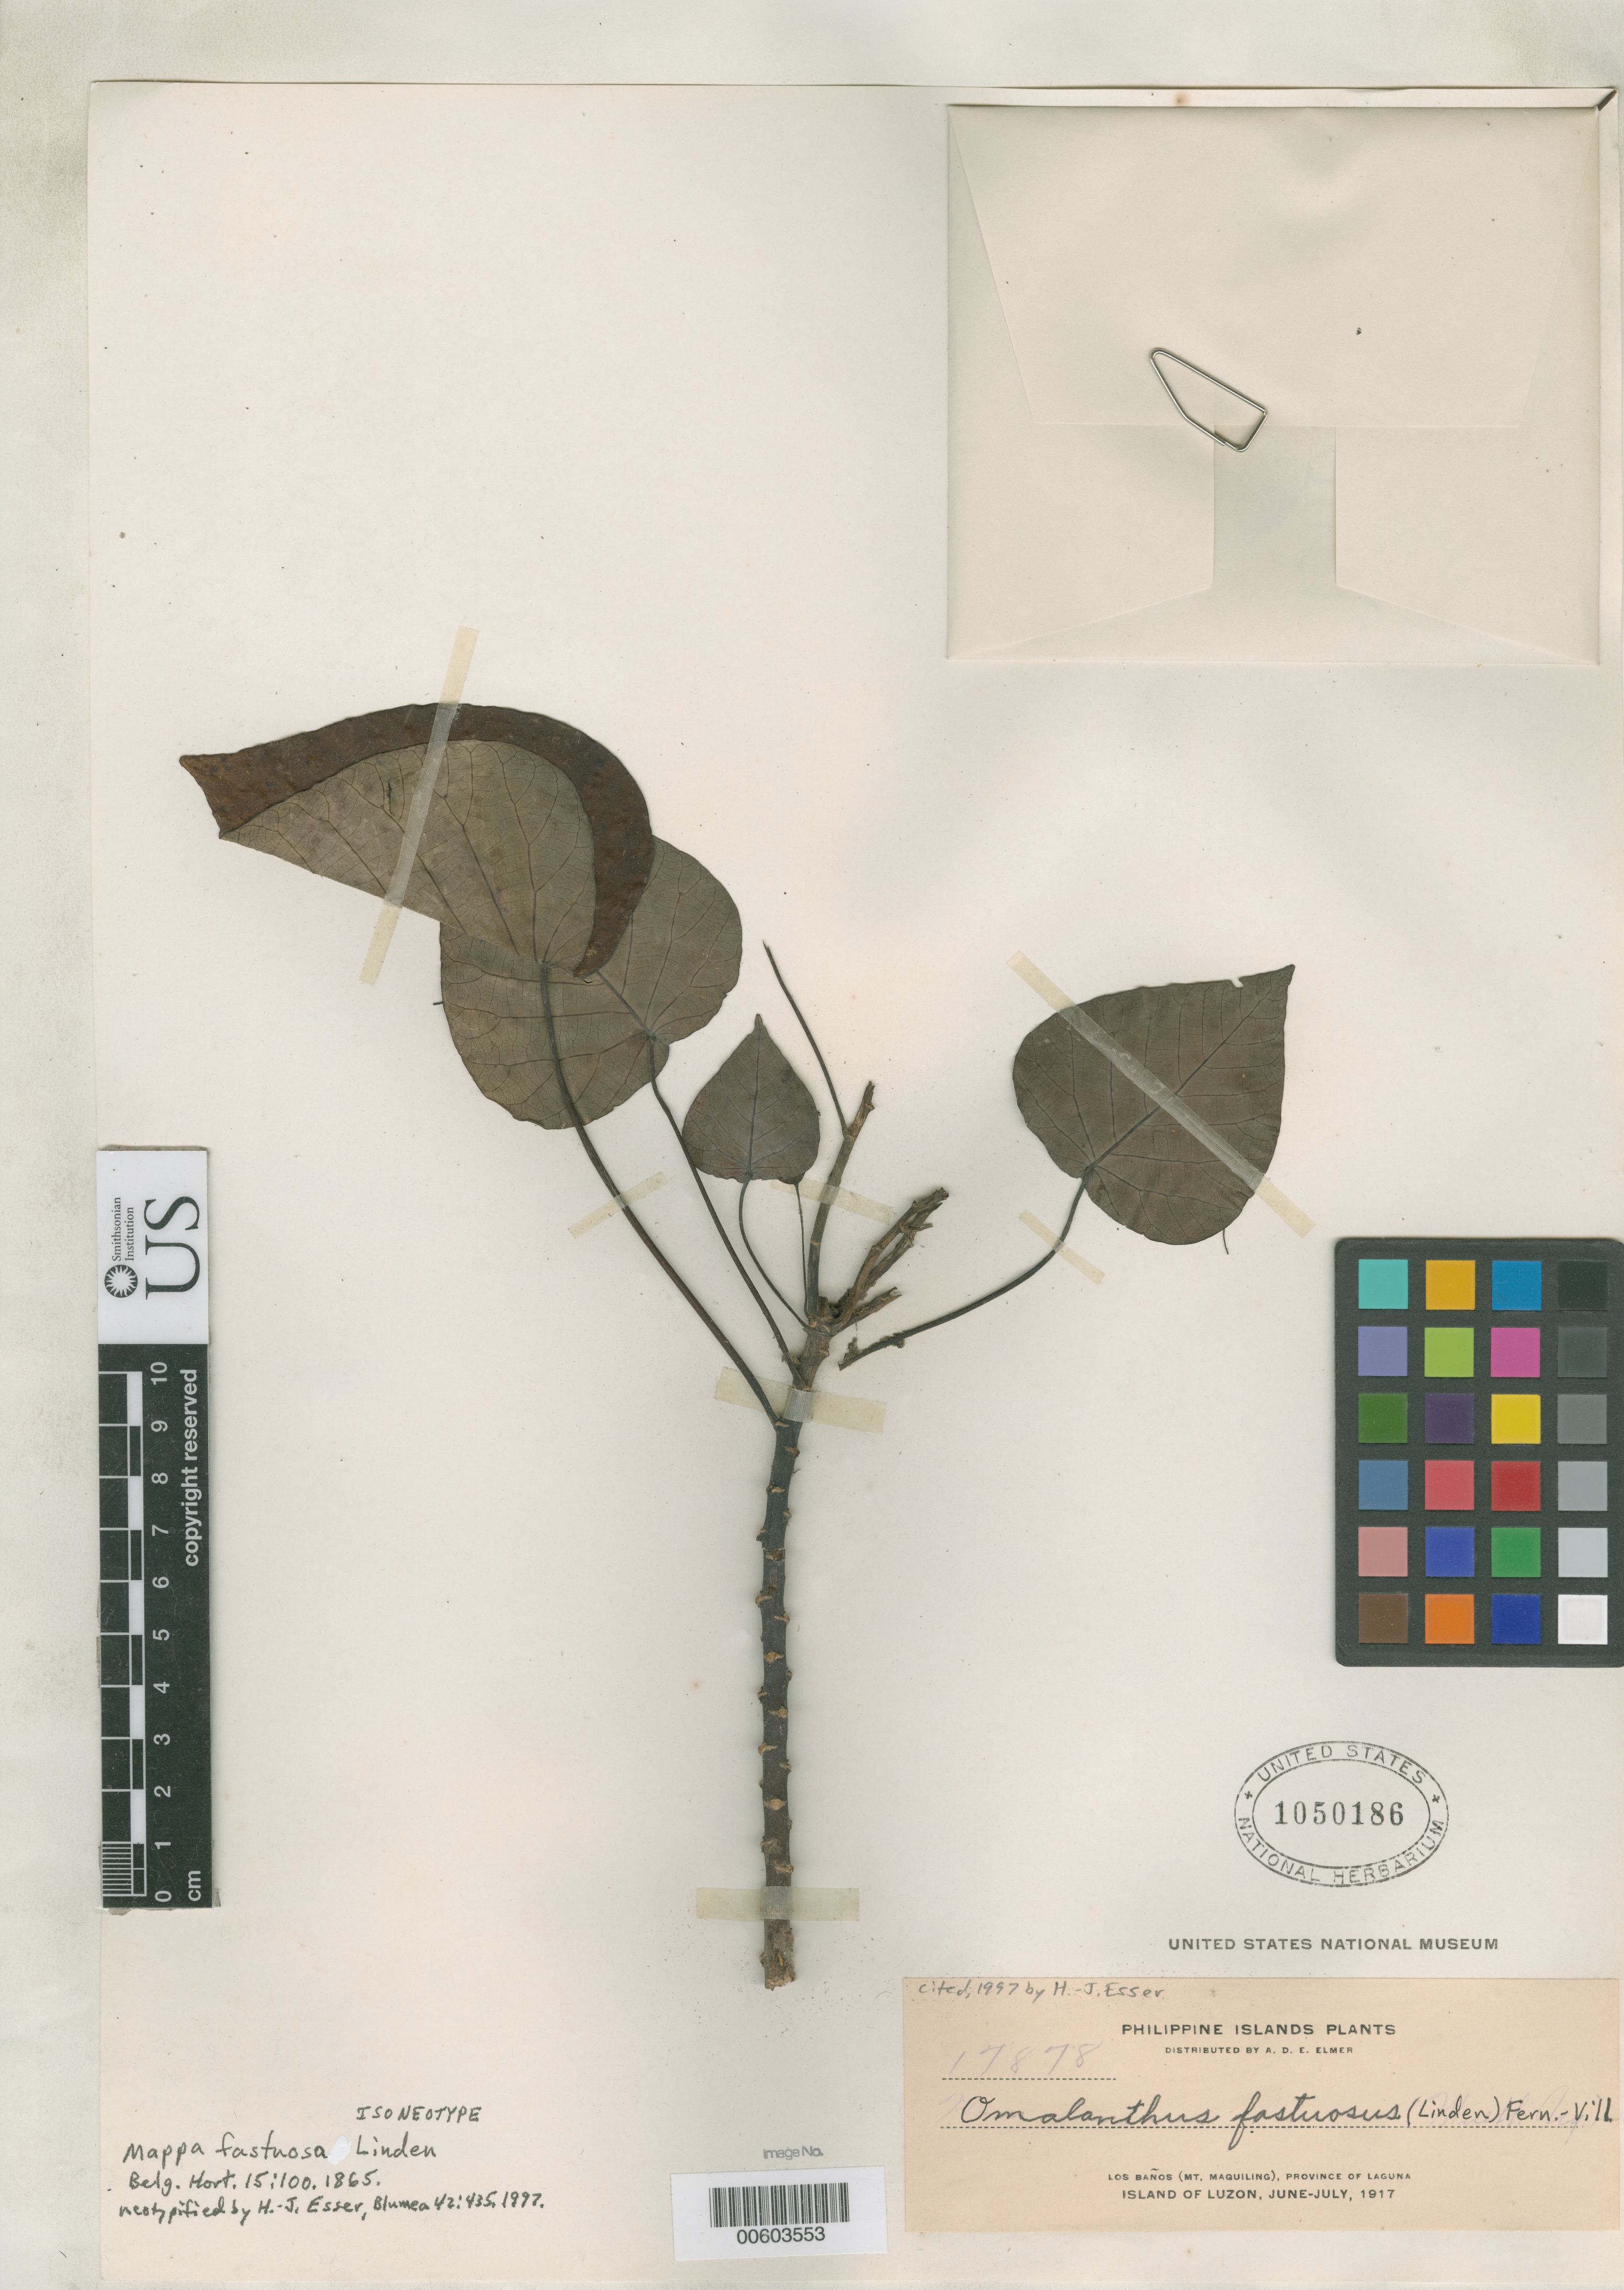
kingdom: Plantae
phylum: Tracheophyta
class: Magnoliopsida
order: Malpighiales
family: Euphorbiaceae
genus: Mappa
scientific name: Mappa fastuosa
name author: Linden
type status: Isoneotype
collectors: A. D. E. Elmer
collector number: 17878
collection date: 1917-06/1917-07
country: Philippines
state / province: Calabarzon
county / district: Laguna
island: Luzon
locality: Los Baños (Mt. Maquiling), Province of Laguna, Luzon.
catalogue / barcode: US 1050186